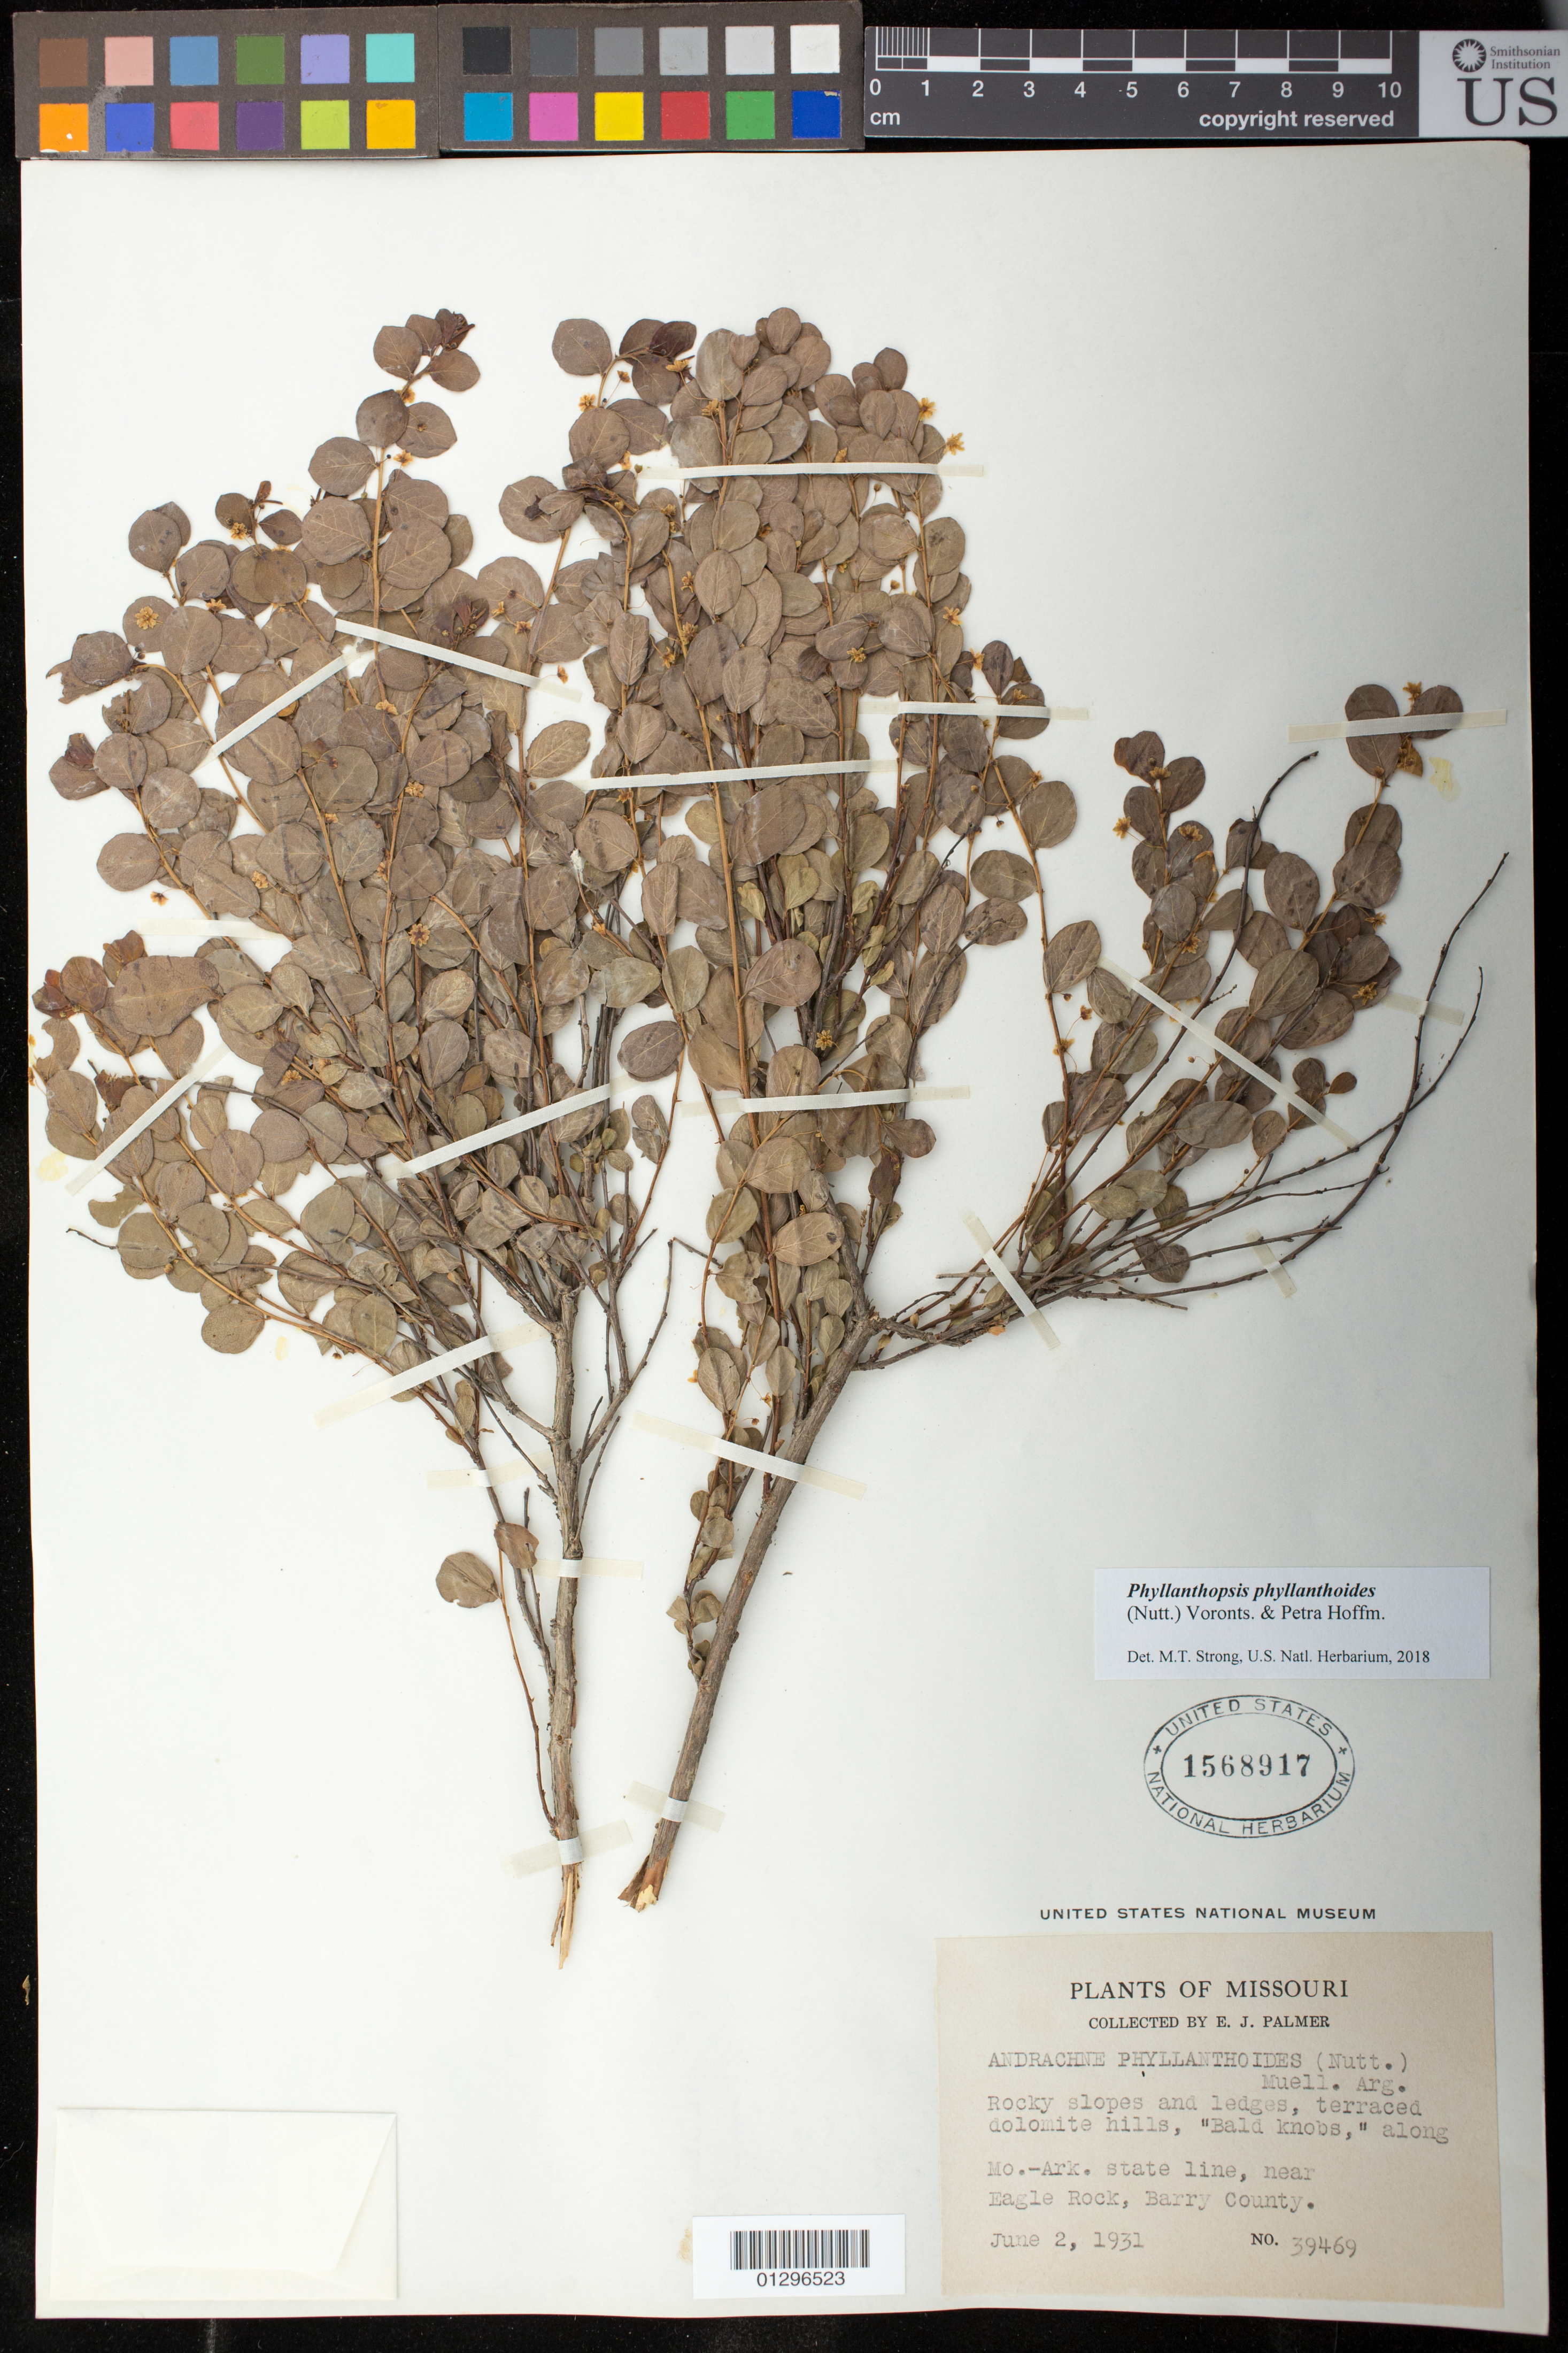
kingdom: Plantae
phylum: Tracheophyta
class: Magnoliopsida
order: Malpighiales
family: Phyllanthaceae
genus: Phyllanthopsis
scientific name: Phyllanthopsis phyllanthoides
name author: (Nutt.) Voronts. & Petra Hoffm.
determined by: Strong, M. T., (US), Smithsonian Institution - National Museum of Natural History (UNITED STATES)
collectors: E. J. Palmer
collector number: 39469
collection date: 1931-06-02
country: United States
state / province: Missouri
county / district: Barry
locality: " Bald knobs", along Missouri- Arkansas state line, near Eagle Rock.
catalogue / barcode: US 1568917